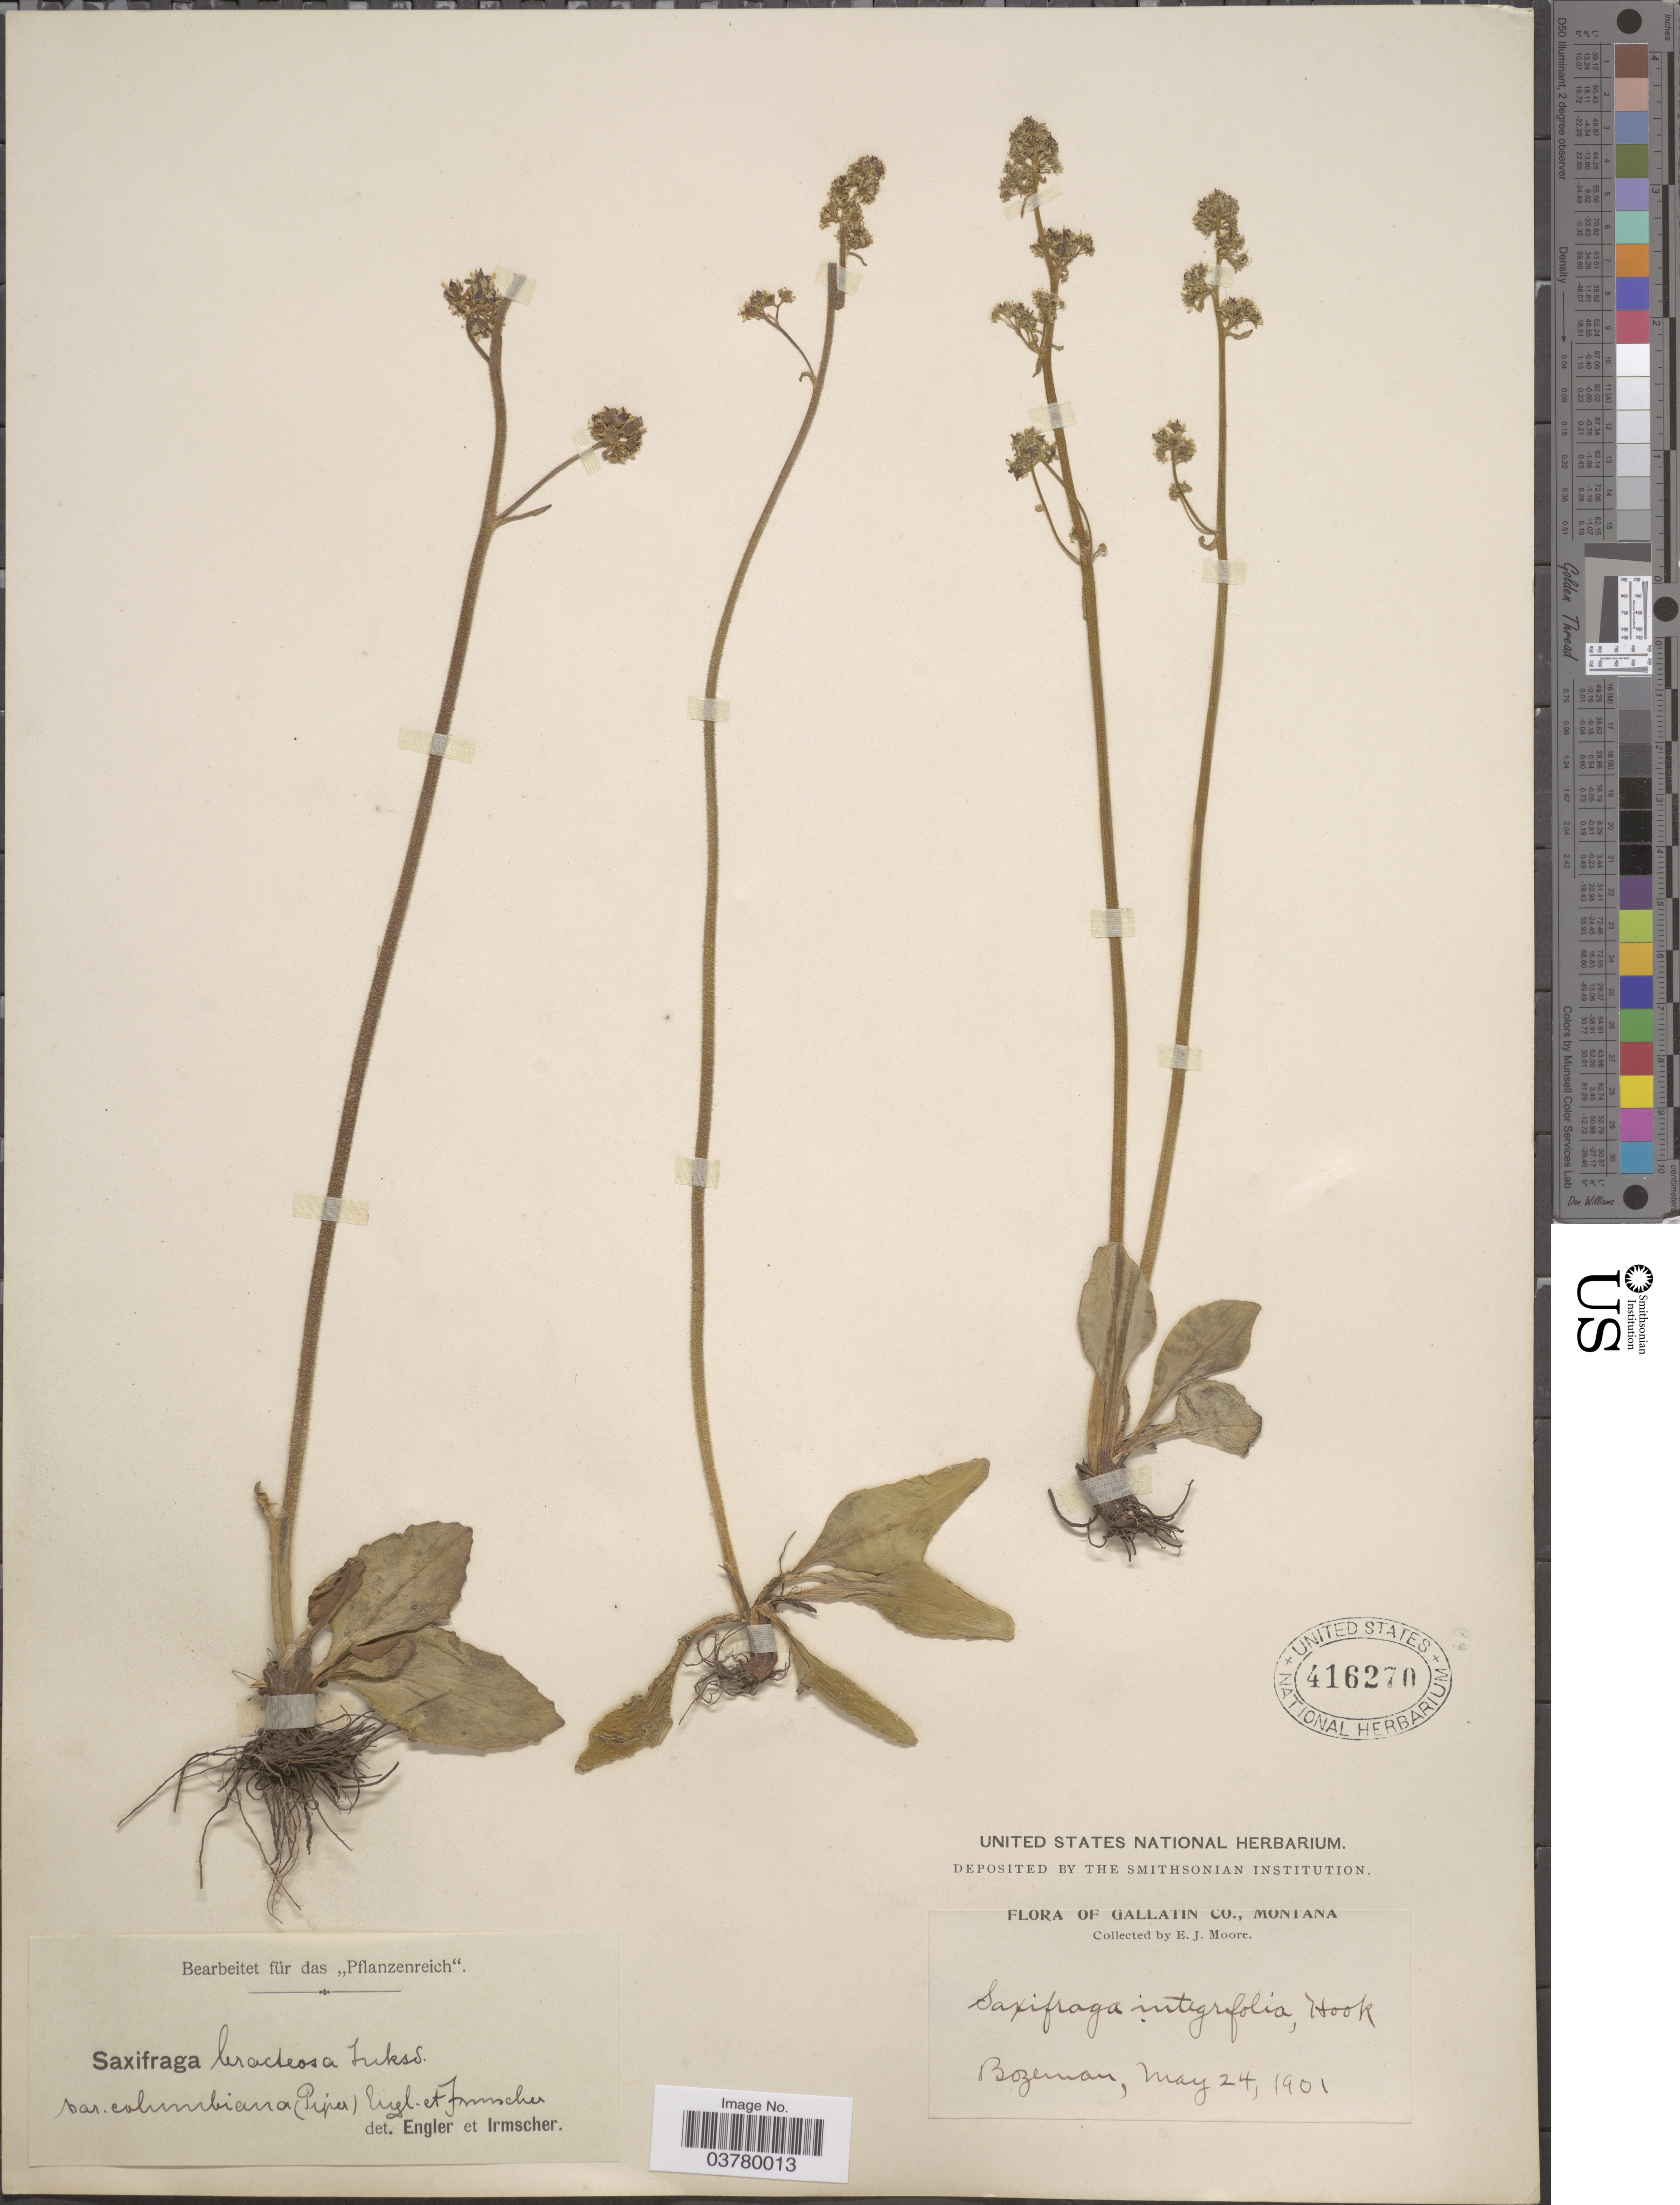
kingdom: Plantae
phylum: Tracheophyta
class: Magnoliopsida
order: Saxifragales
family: Saxifragaceae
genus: Micranthes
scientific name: Micranthes nidifica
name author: (Greene) Small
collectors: E. Moore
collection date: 1901-05-24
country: United States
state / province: Montana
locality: Gallatin Co. Bozeman.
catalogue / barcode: US 416270